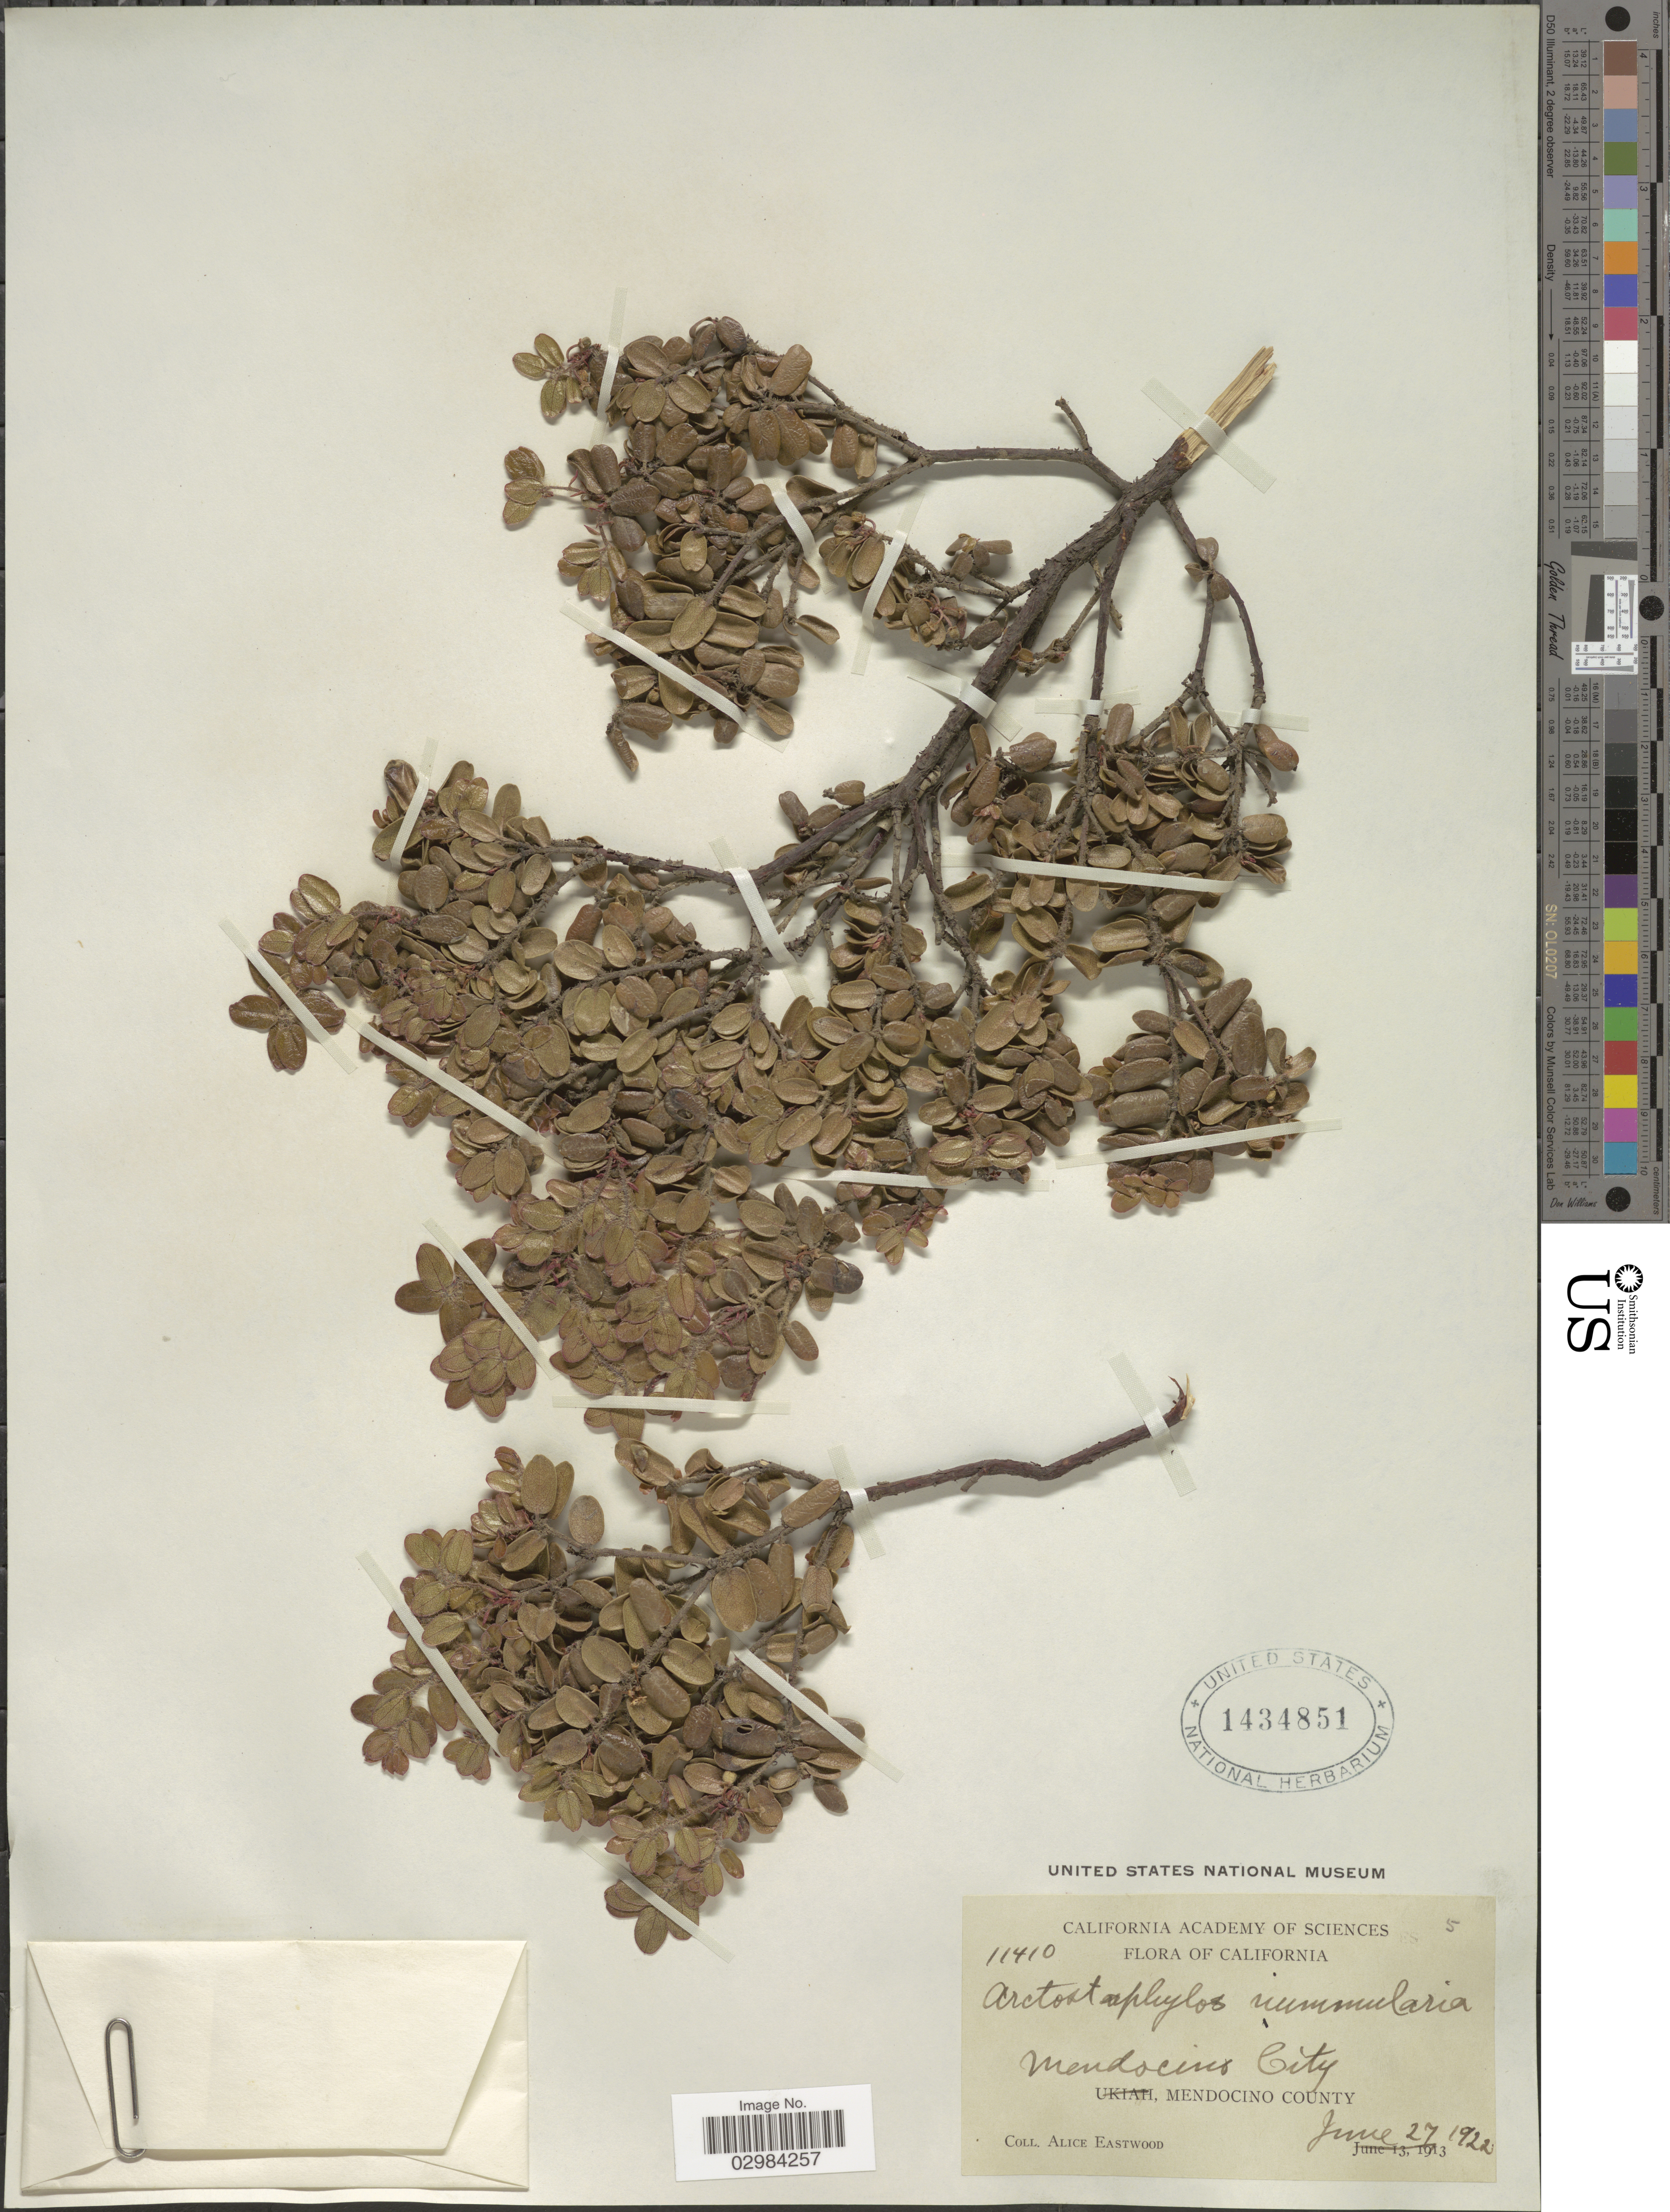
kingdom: Plantae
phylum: Tracheophyta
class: Magnoliopsida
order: Ericales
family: Ericaceae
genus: Arctostaphylos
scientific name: Arctostaphylos nummularia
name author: A. Gray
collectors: A. Eastwood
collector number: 11410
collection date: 1922-06-27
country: United States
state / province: California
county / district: Mendocino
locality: Mendocino City, Mendocino County.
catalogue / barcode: US 1434851